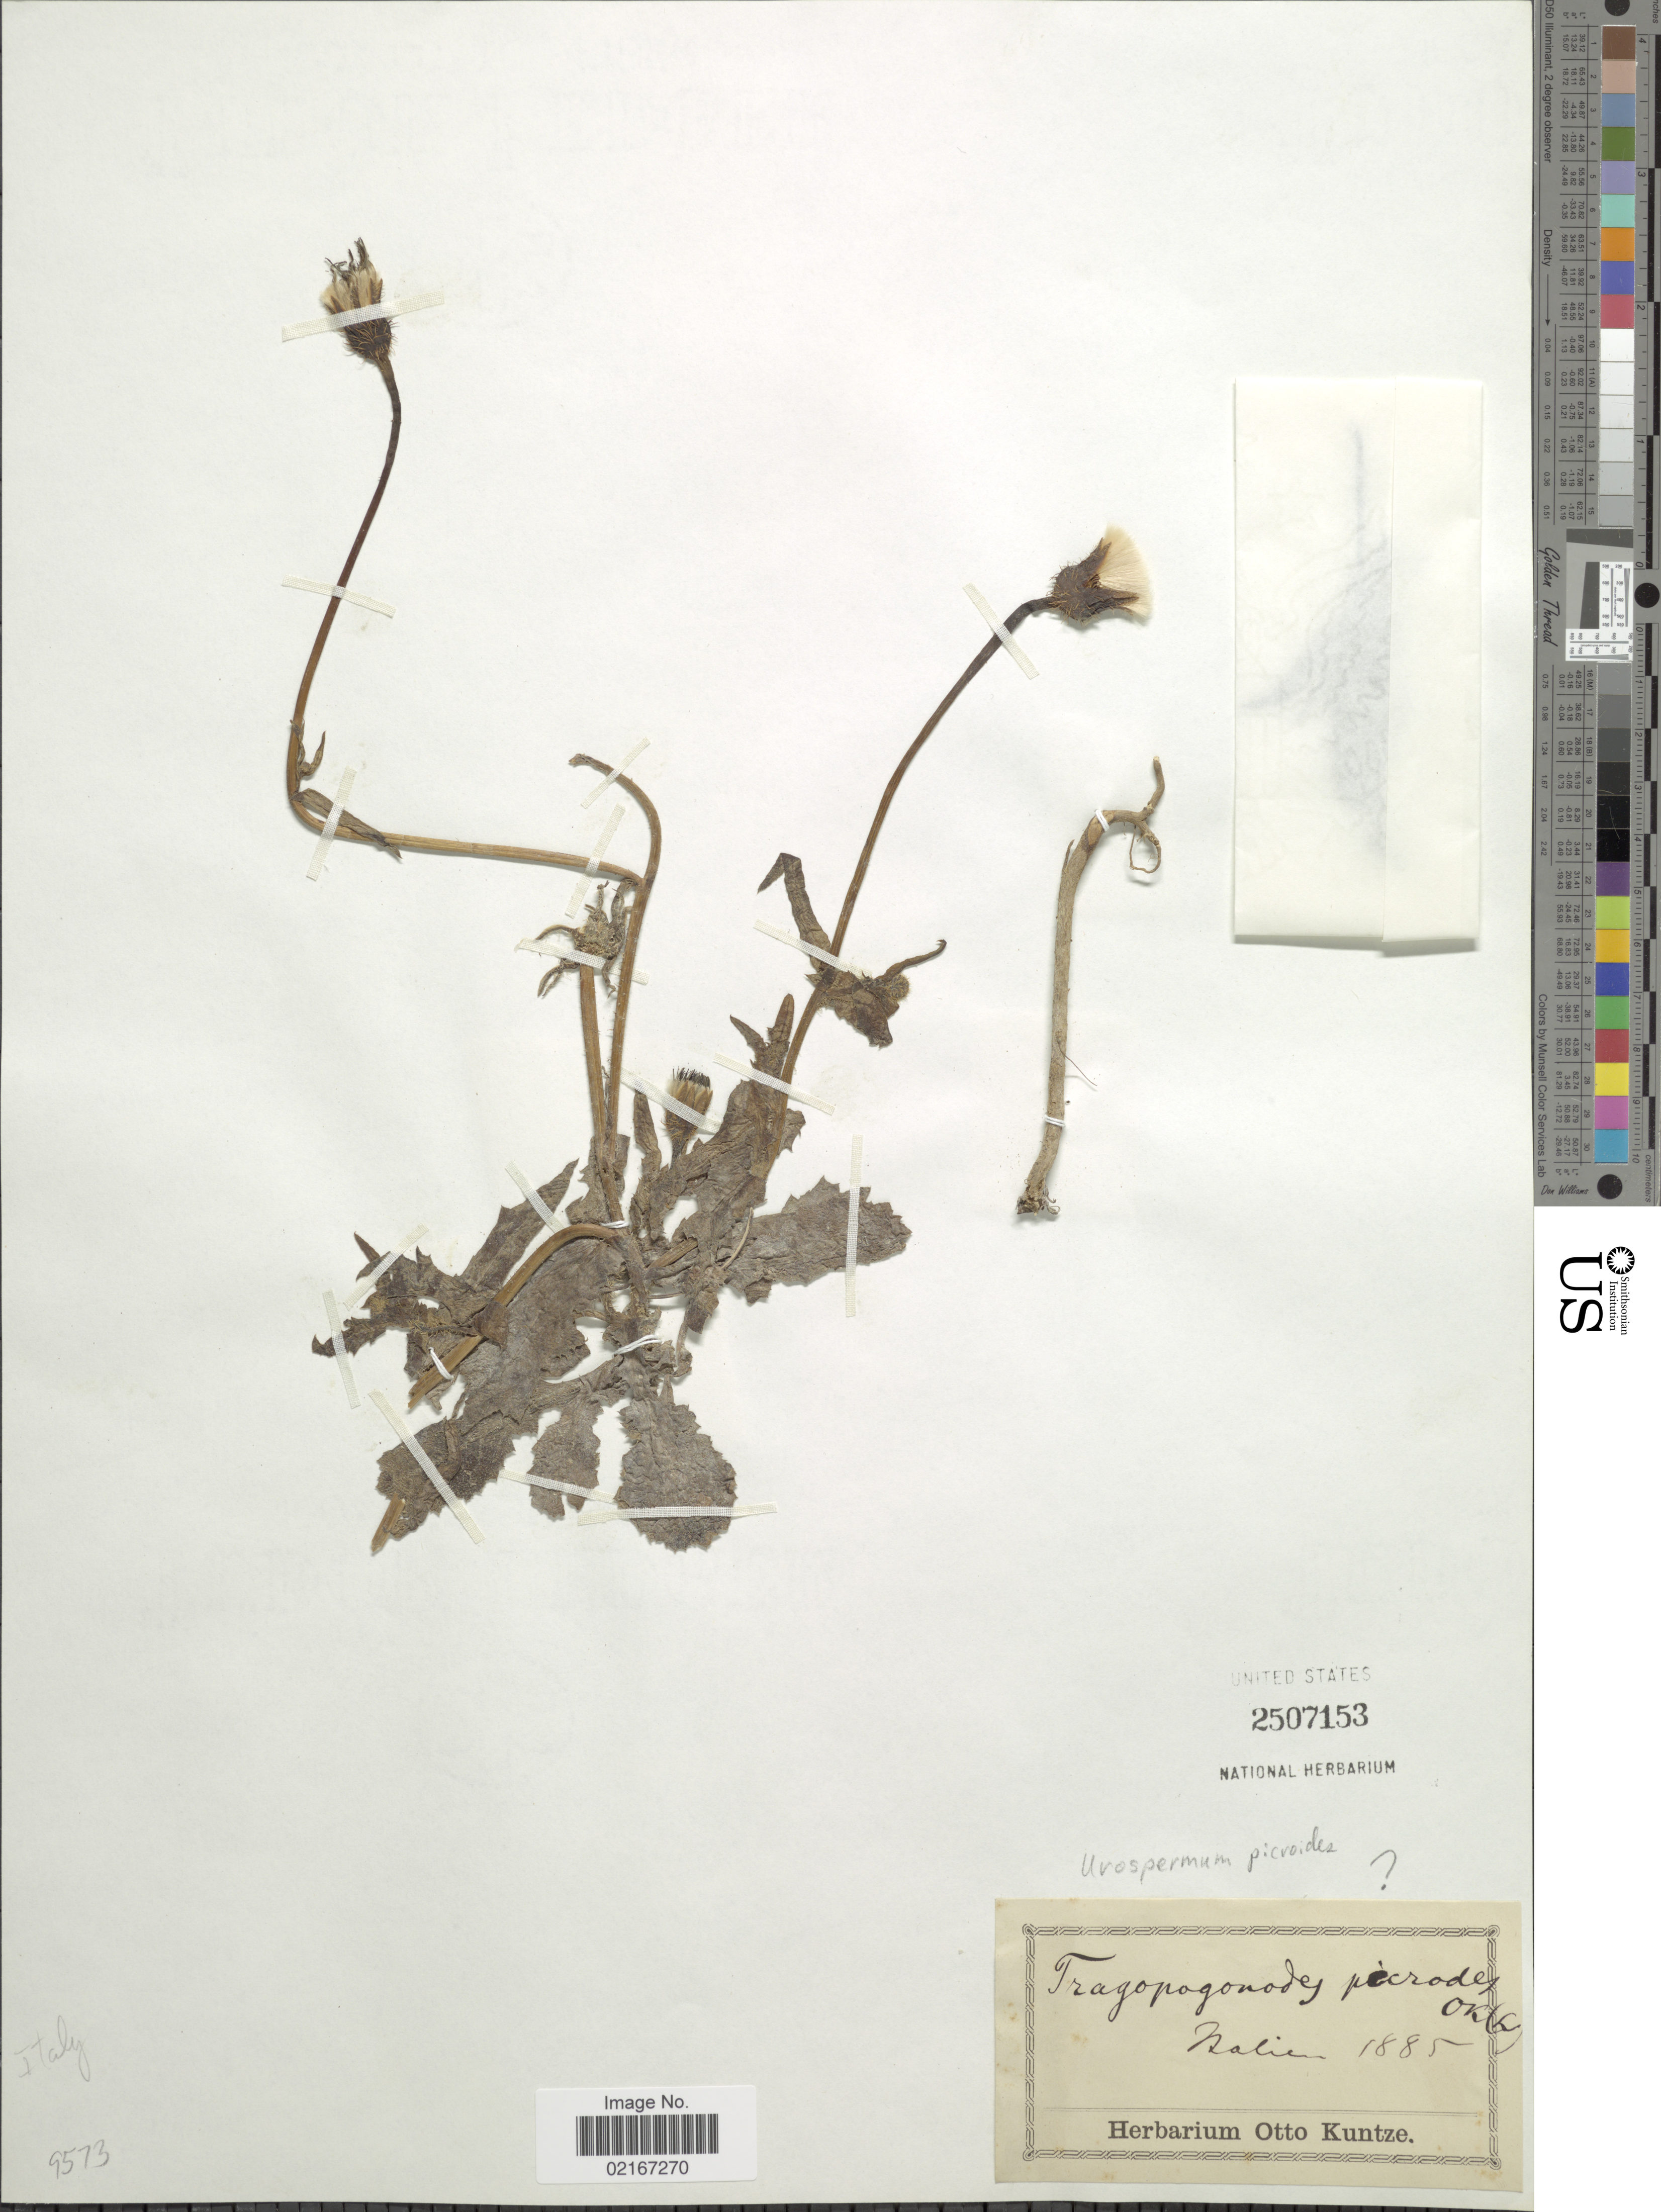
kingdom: Plantae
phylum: Tracheophyta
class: Magnoliopsida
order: Asterales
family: Asteraceae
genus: Urospermum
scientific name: Urospermum picroides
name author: (L.) F.W. Schmidt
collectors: ex herb. Otto Kuntze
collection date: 1885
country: Italy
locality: Nalien [interpreted]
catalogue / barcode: US 2507153